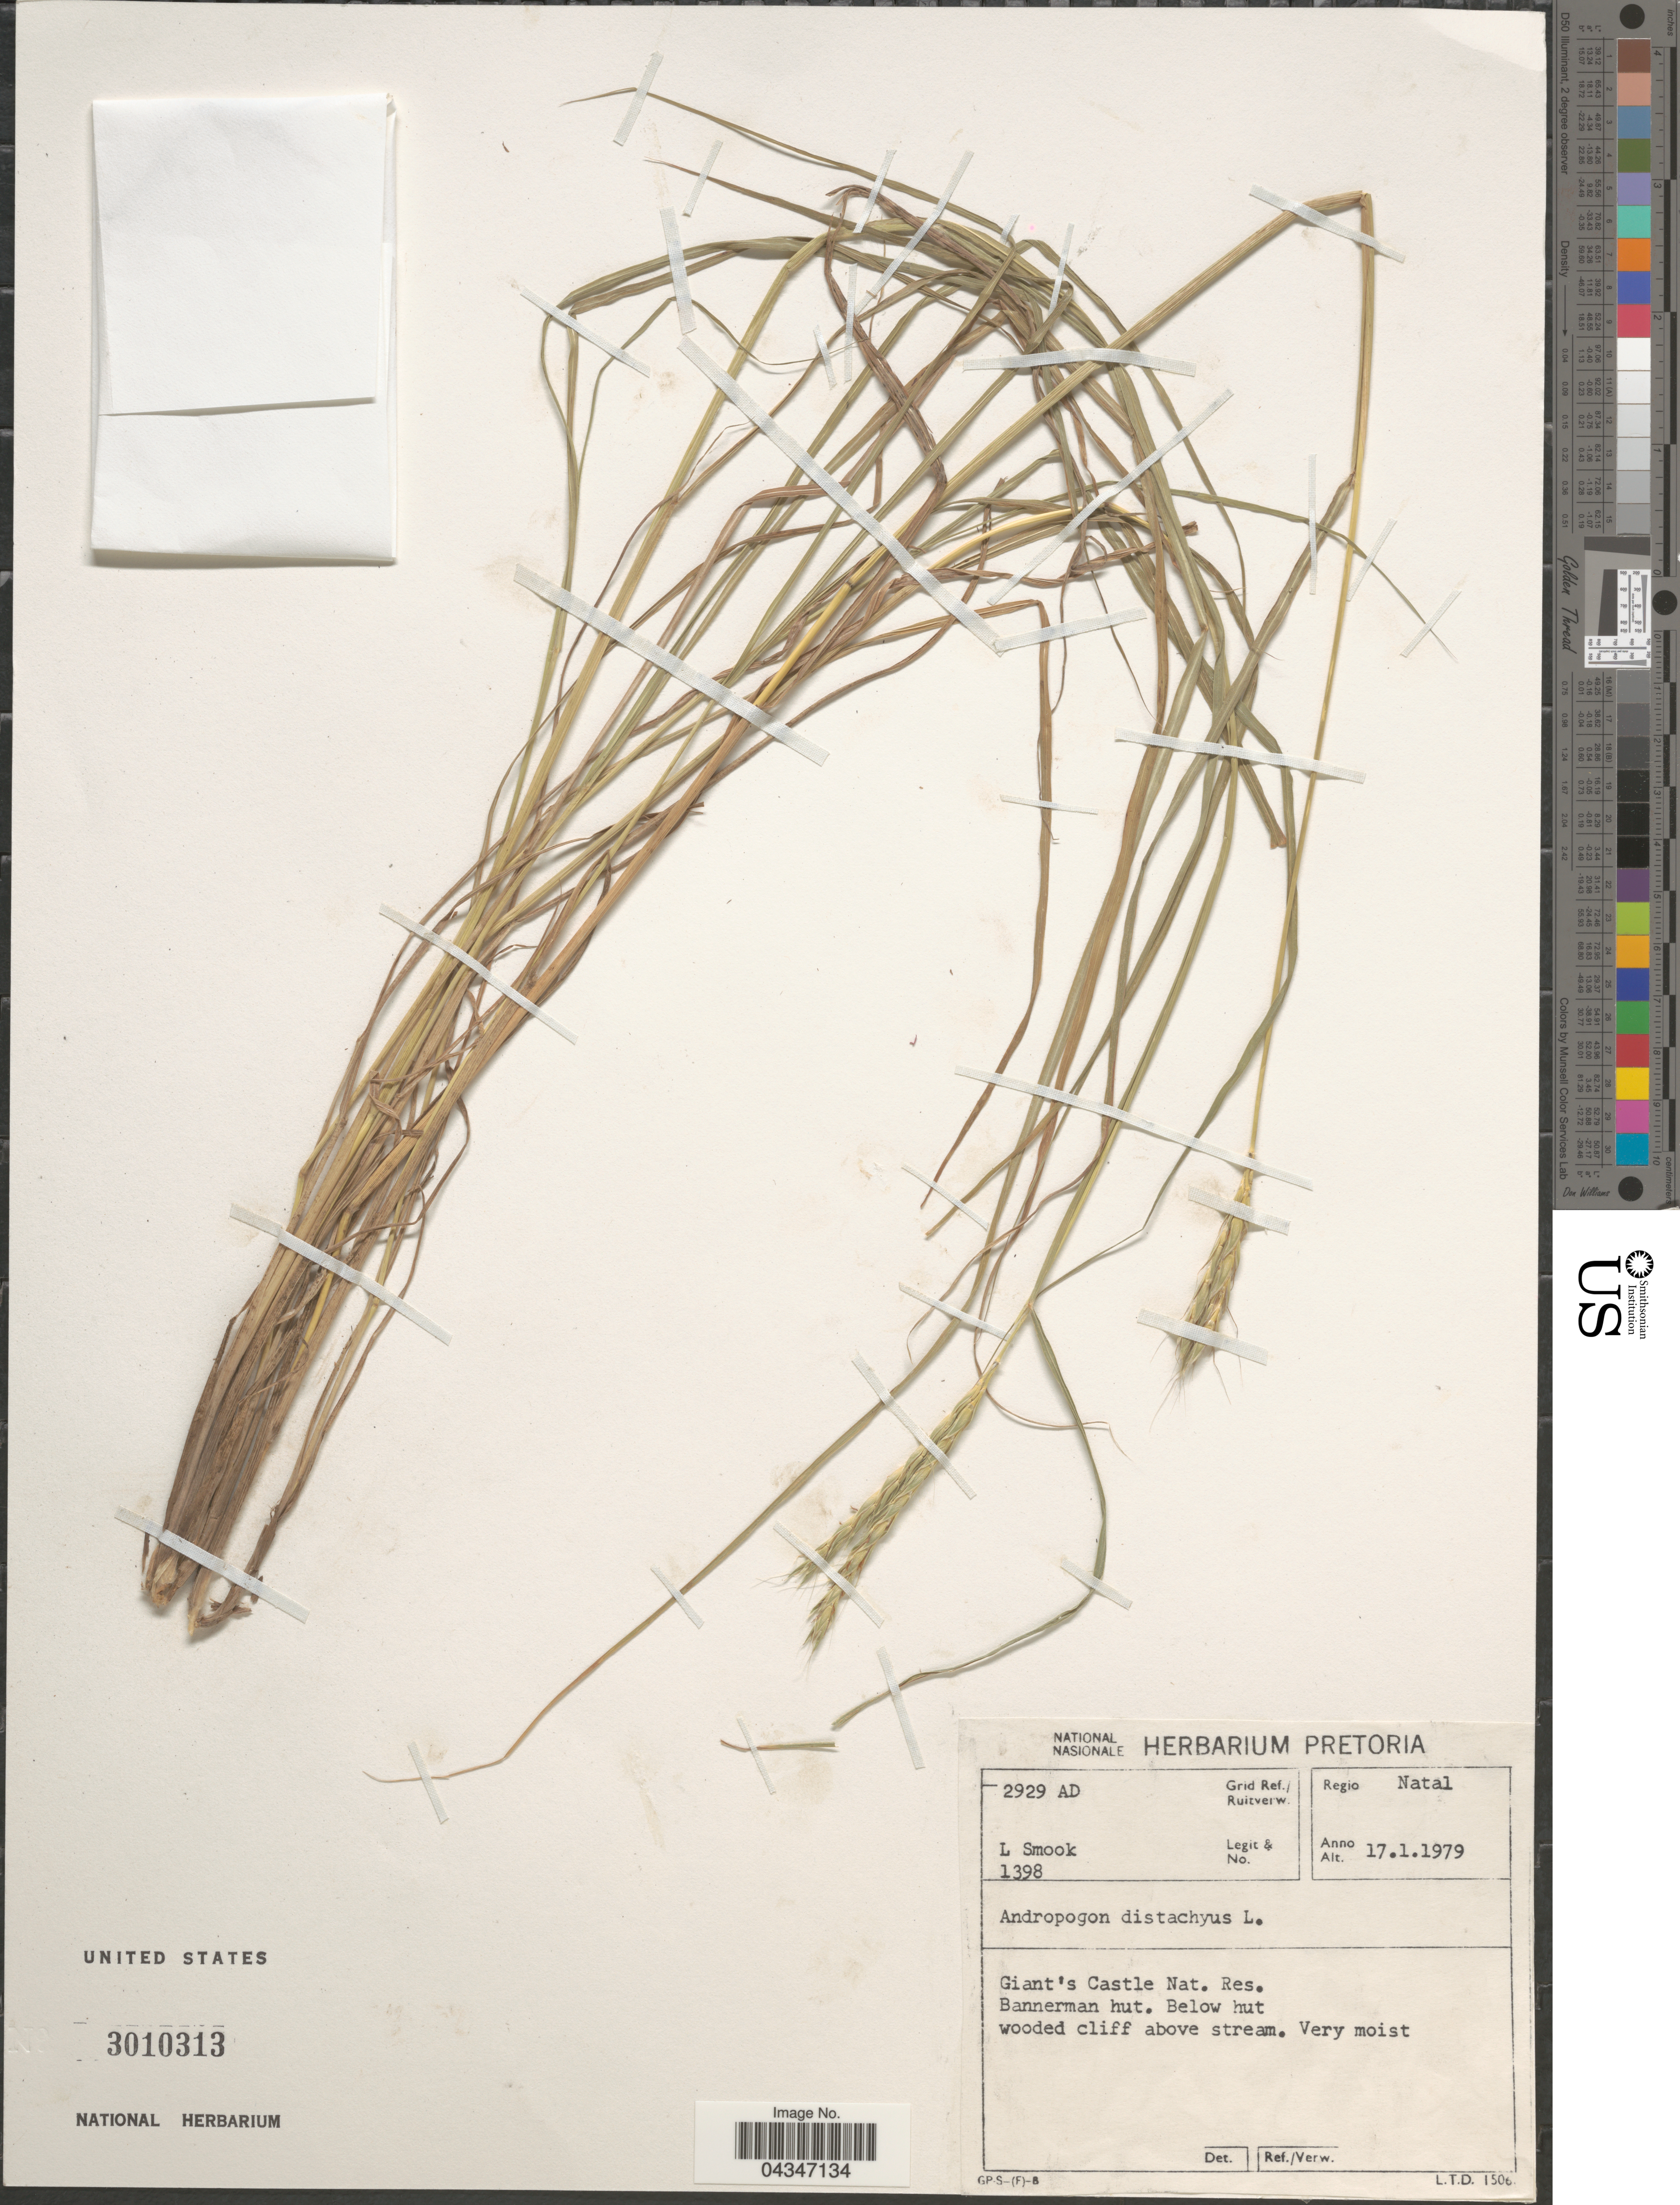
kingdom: Plantae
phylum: Tracheophyta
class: Liliopsida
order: Poales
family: Poaceae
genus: Andropogon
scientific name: Andropogon distachyos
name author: L.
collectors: L. Smook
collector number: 1398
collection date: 1979-01-17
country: South Africa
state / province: KwaZulu-Natal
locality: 2929 AD Grid Ref./Ruitverw. Regio Natal. Giant's Castle Nat. Res. Bannerman hut. Below hut.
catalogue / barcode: US 3010313